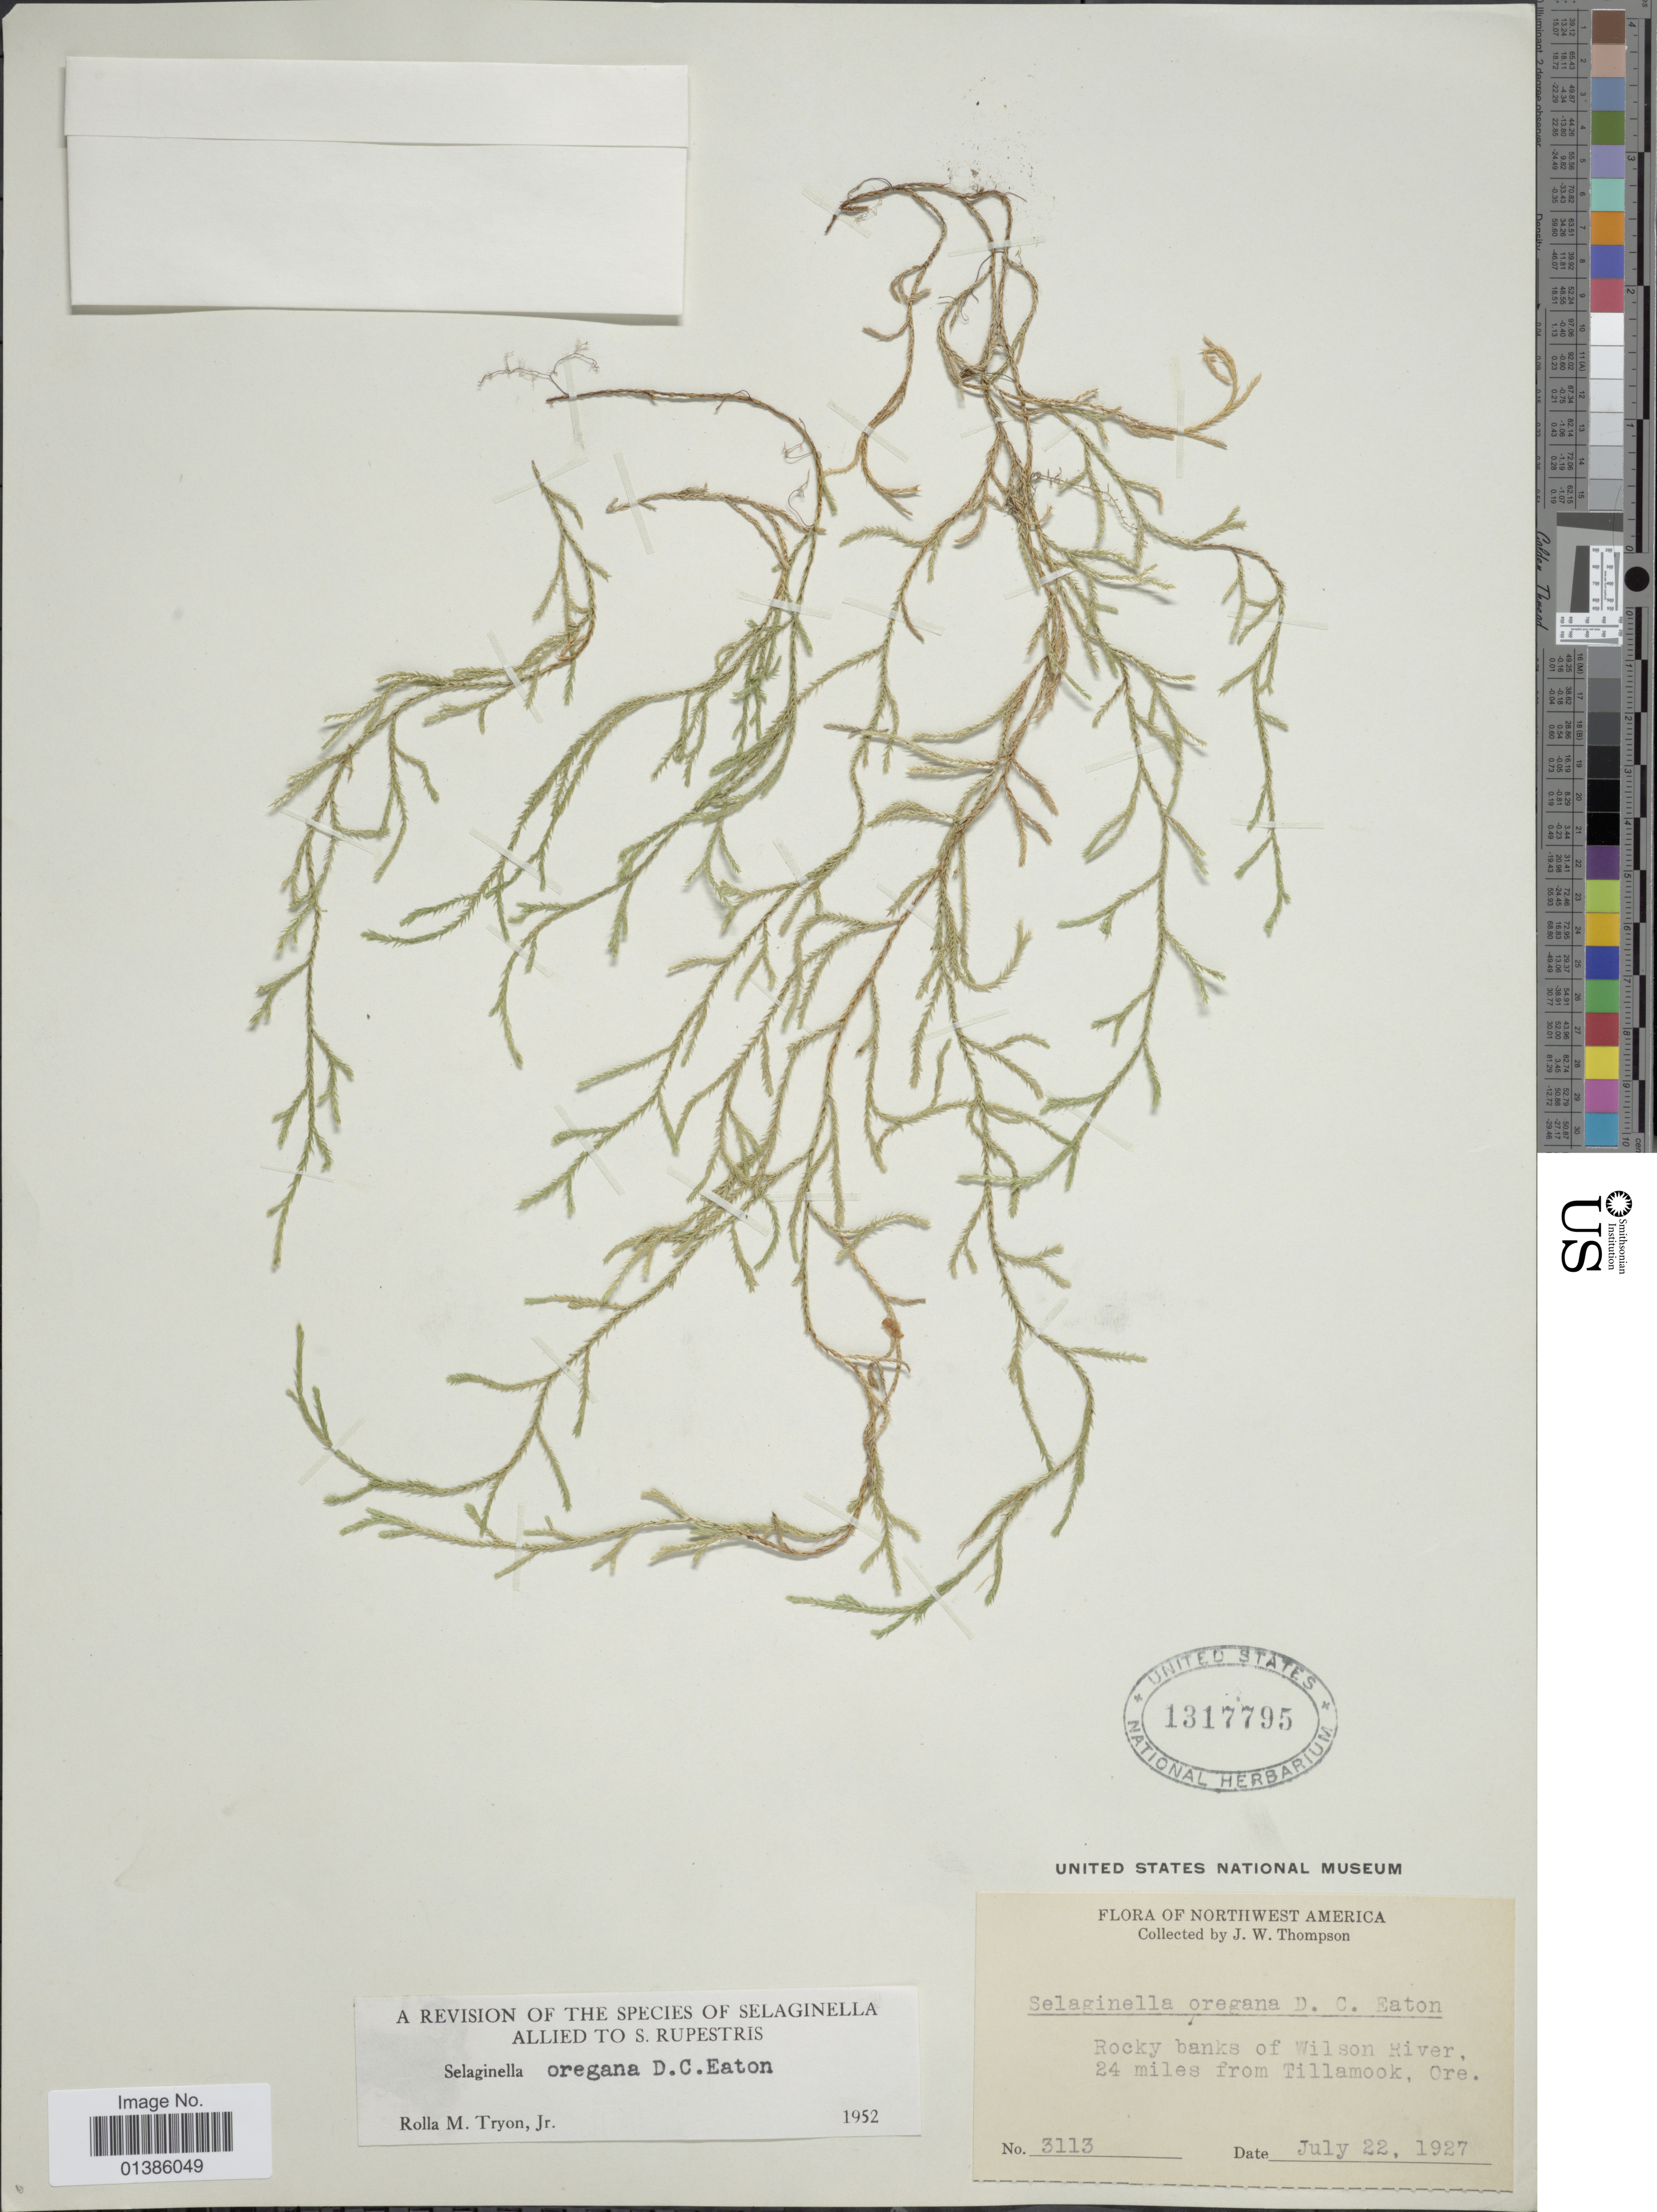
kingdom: Plantae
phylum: Tracheophyta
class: Lycopodiopsida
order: Selaginellales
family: Selaginellaceae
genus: Selaginella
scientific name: Selaginella oregana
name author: D.C. Eaton ex S. Watson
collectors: J. W. Thompson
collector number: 3113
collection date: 1927-07-22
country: United States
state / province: Oregon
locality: Rocky banks of Wilson River, 24 miles from Tillamook.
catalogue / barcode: US 1317795